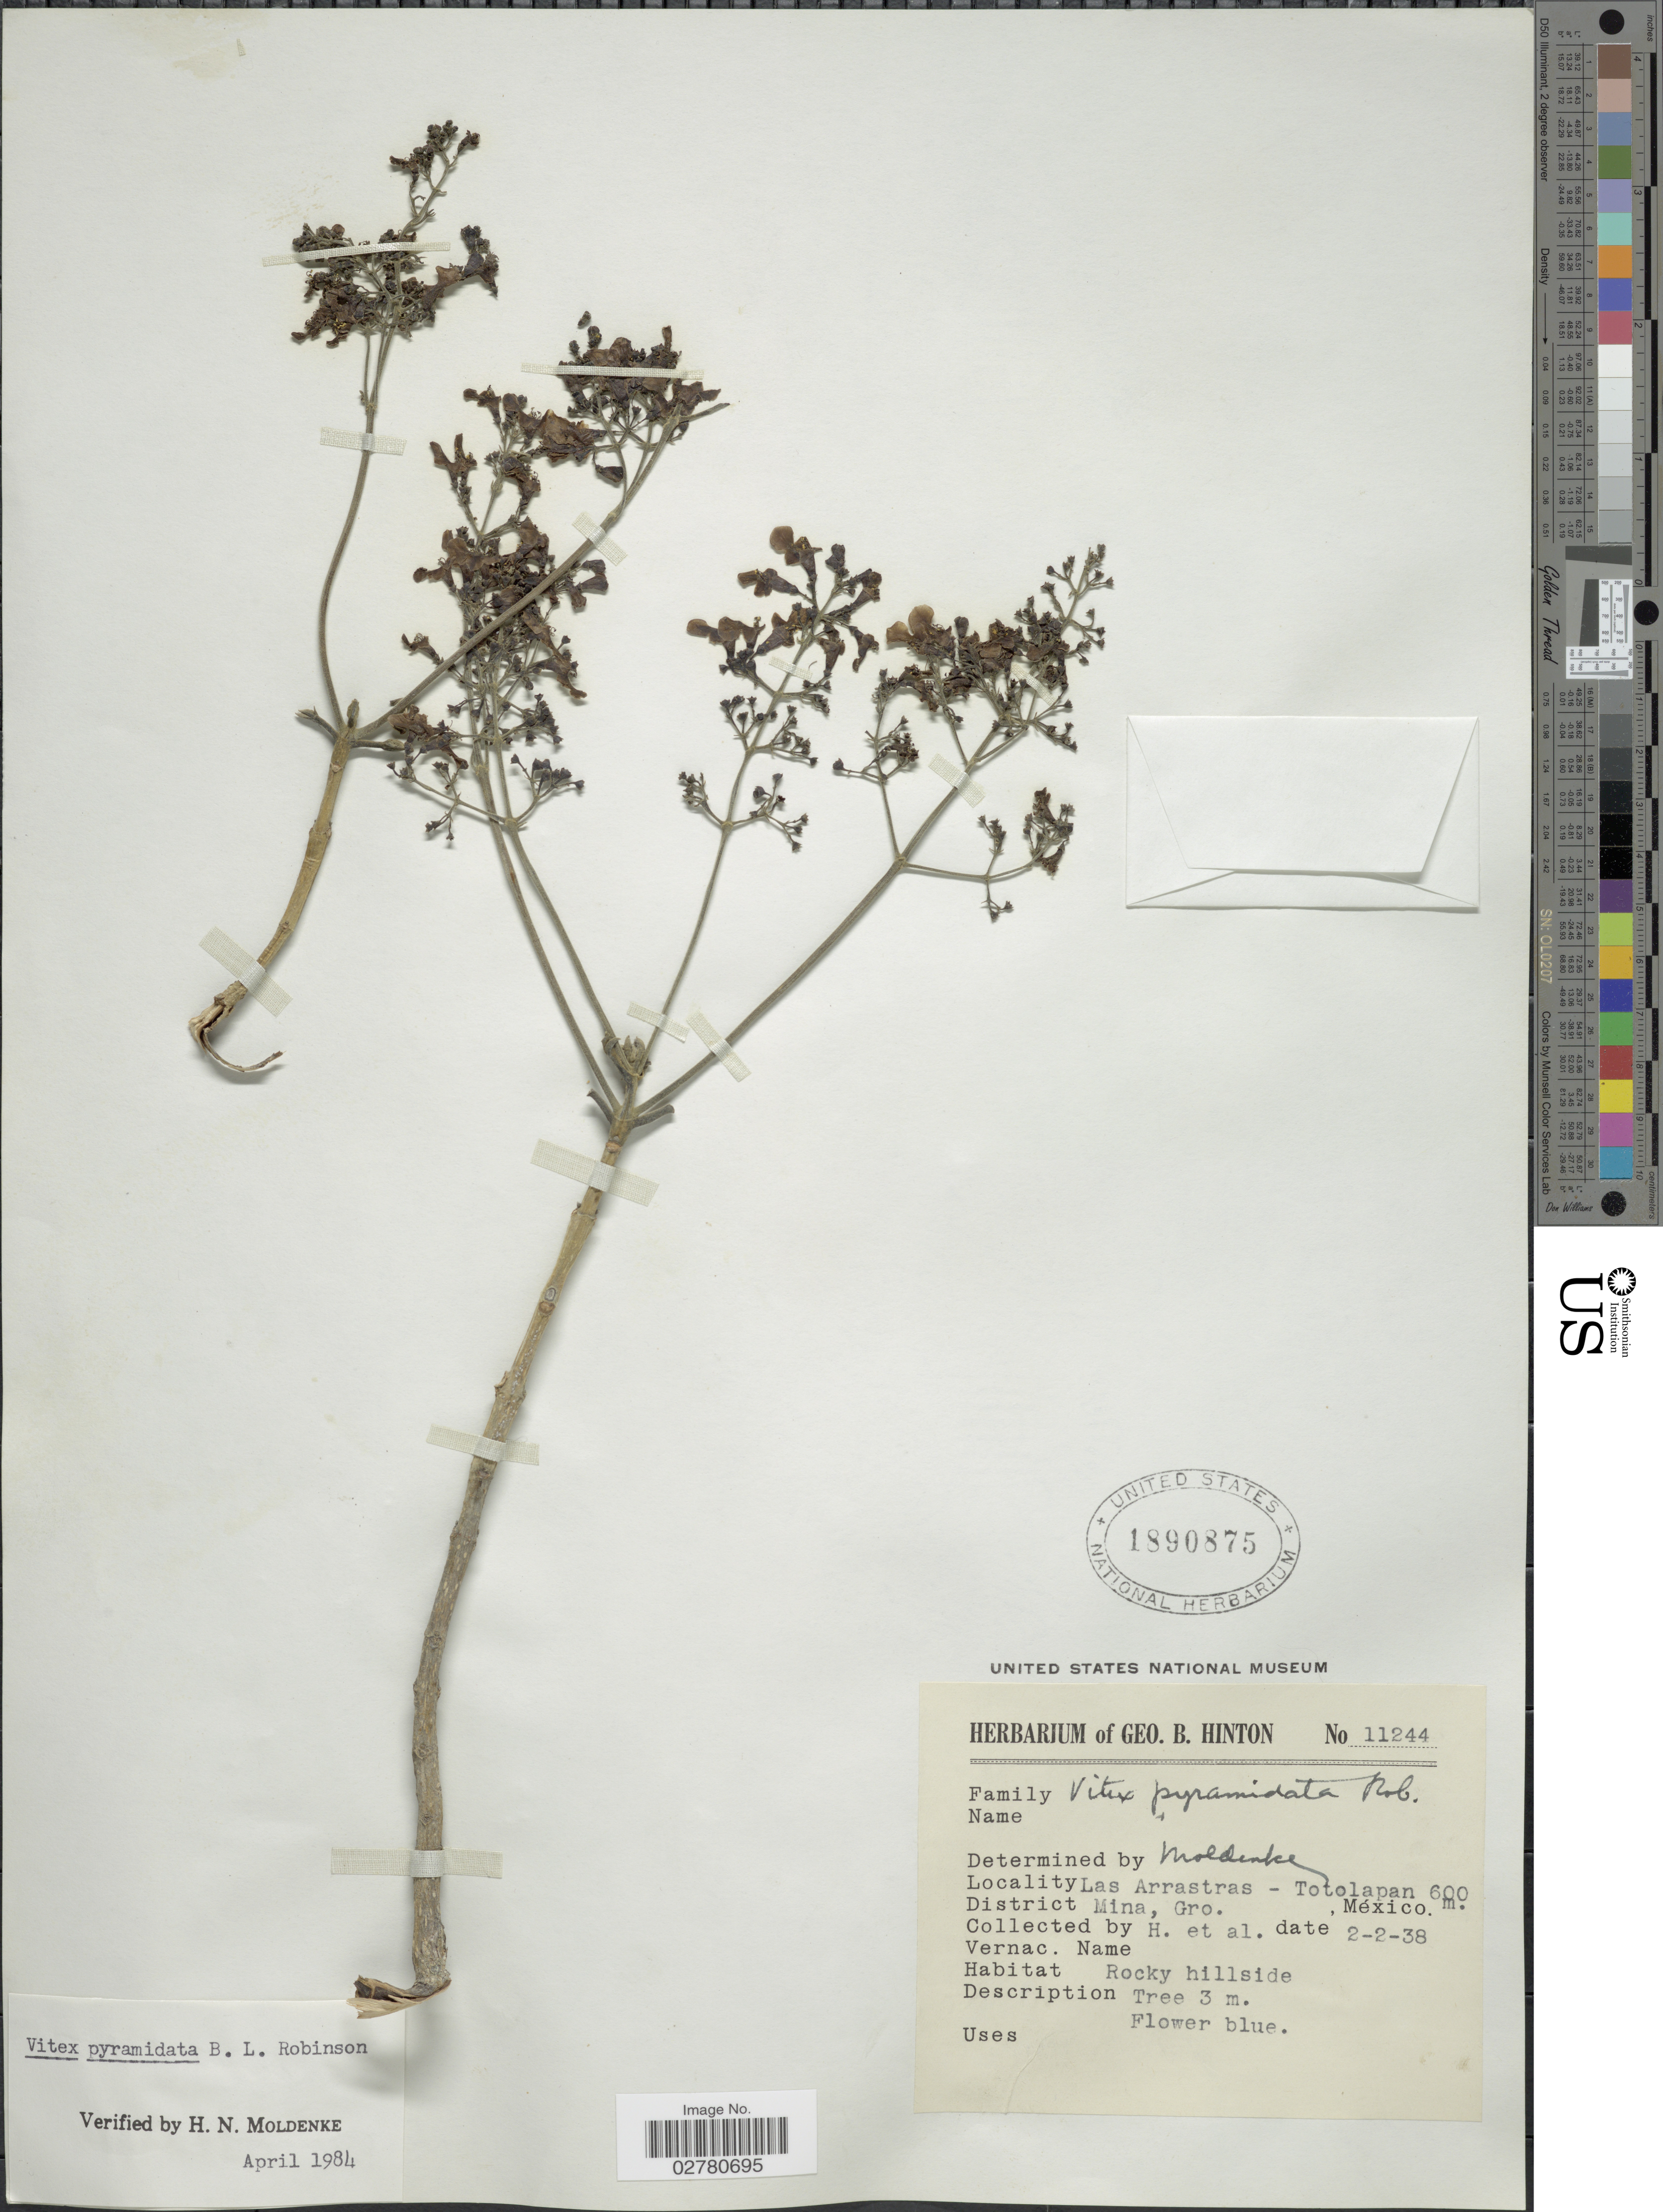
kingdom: Plantae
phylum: Tracheophyta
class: Magnoliopsida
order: Lamiales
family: Lamiaceae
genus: Vitex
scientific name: Vitex pyramidata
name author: B.L. Rob.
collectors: G. B. Hinton & et al.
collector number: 11244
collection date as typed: Transcribed d/m/y: 2/2/38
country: Mexico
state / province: Guerrero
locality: Las Arrastras - Totolapan. District Mina.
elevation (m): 600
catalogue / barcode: US 1890875